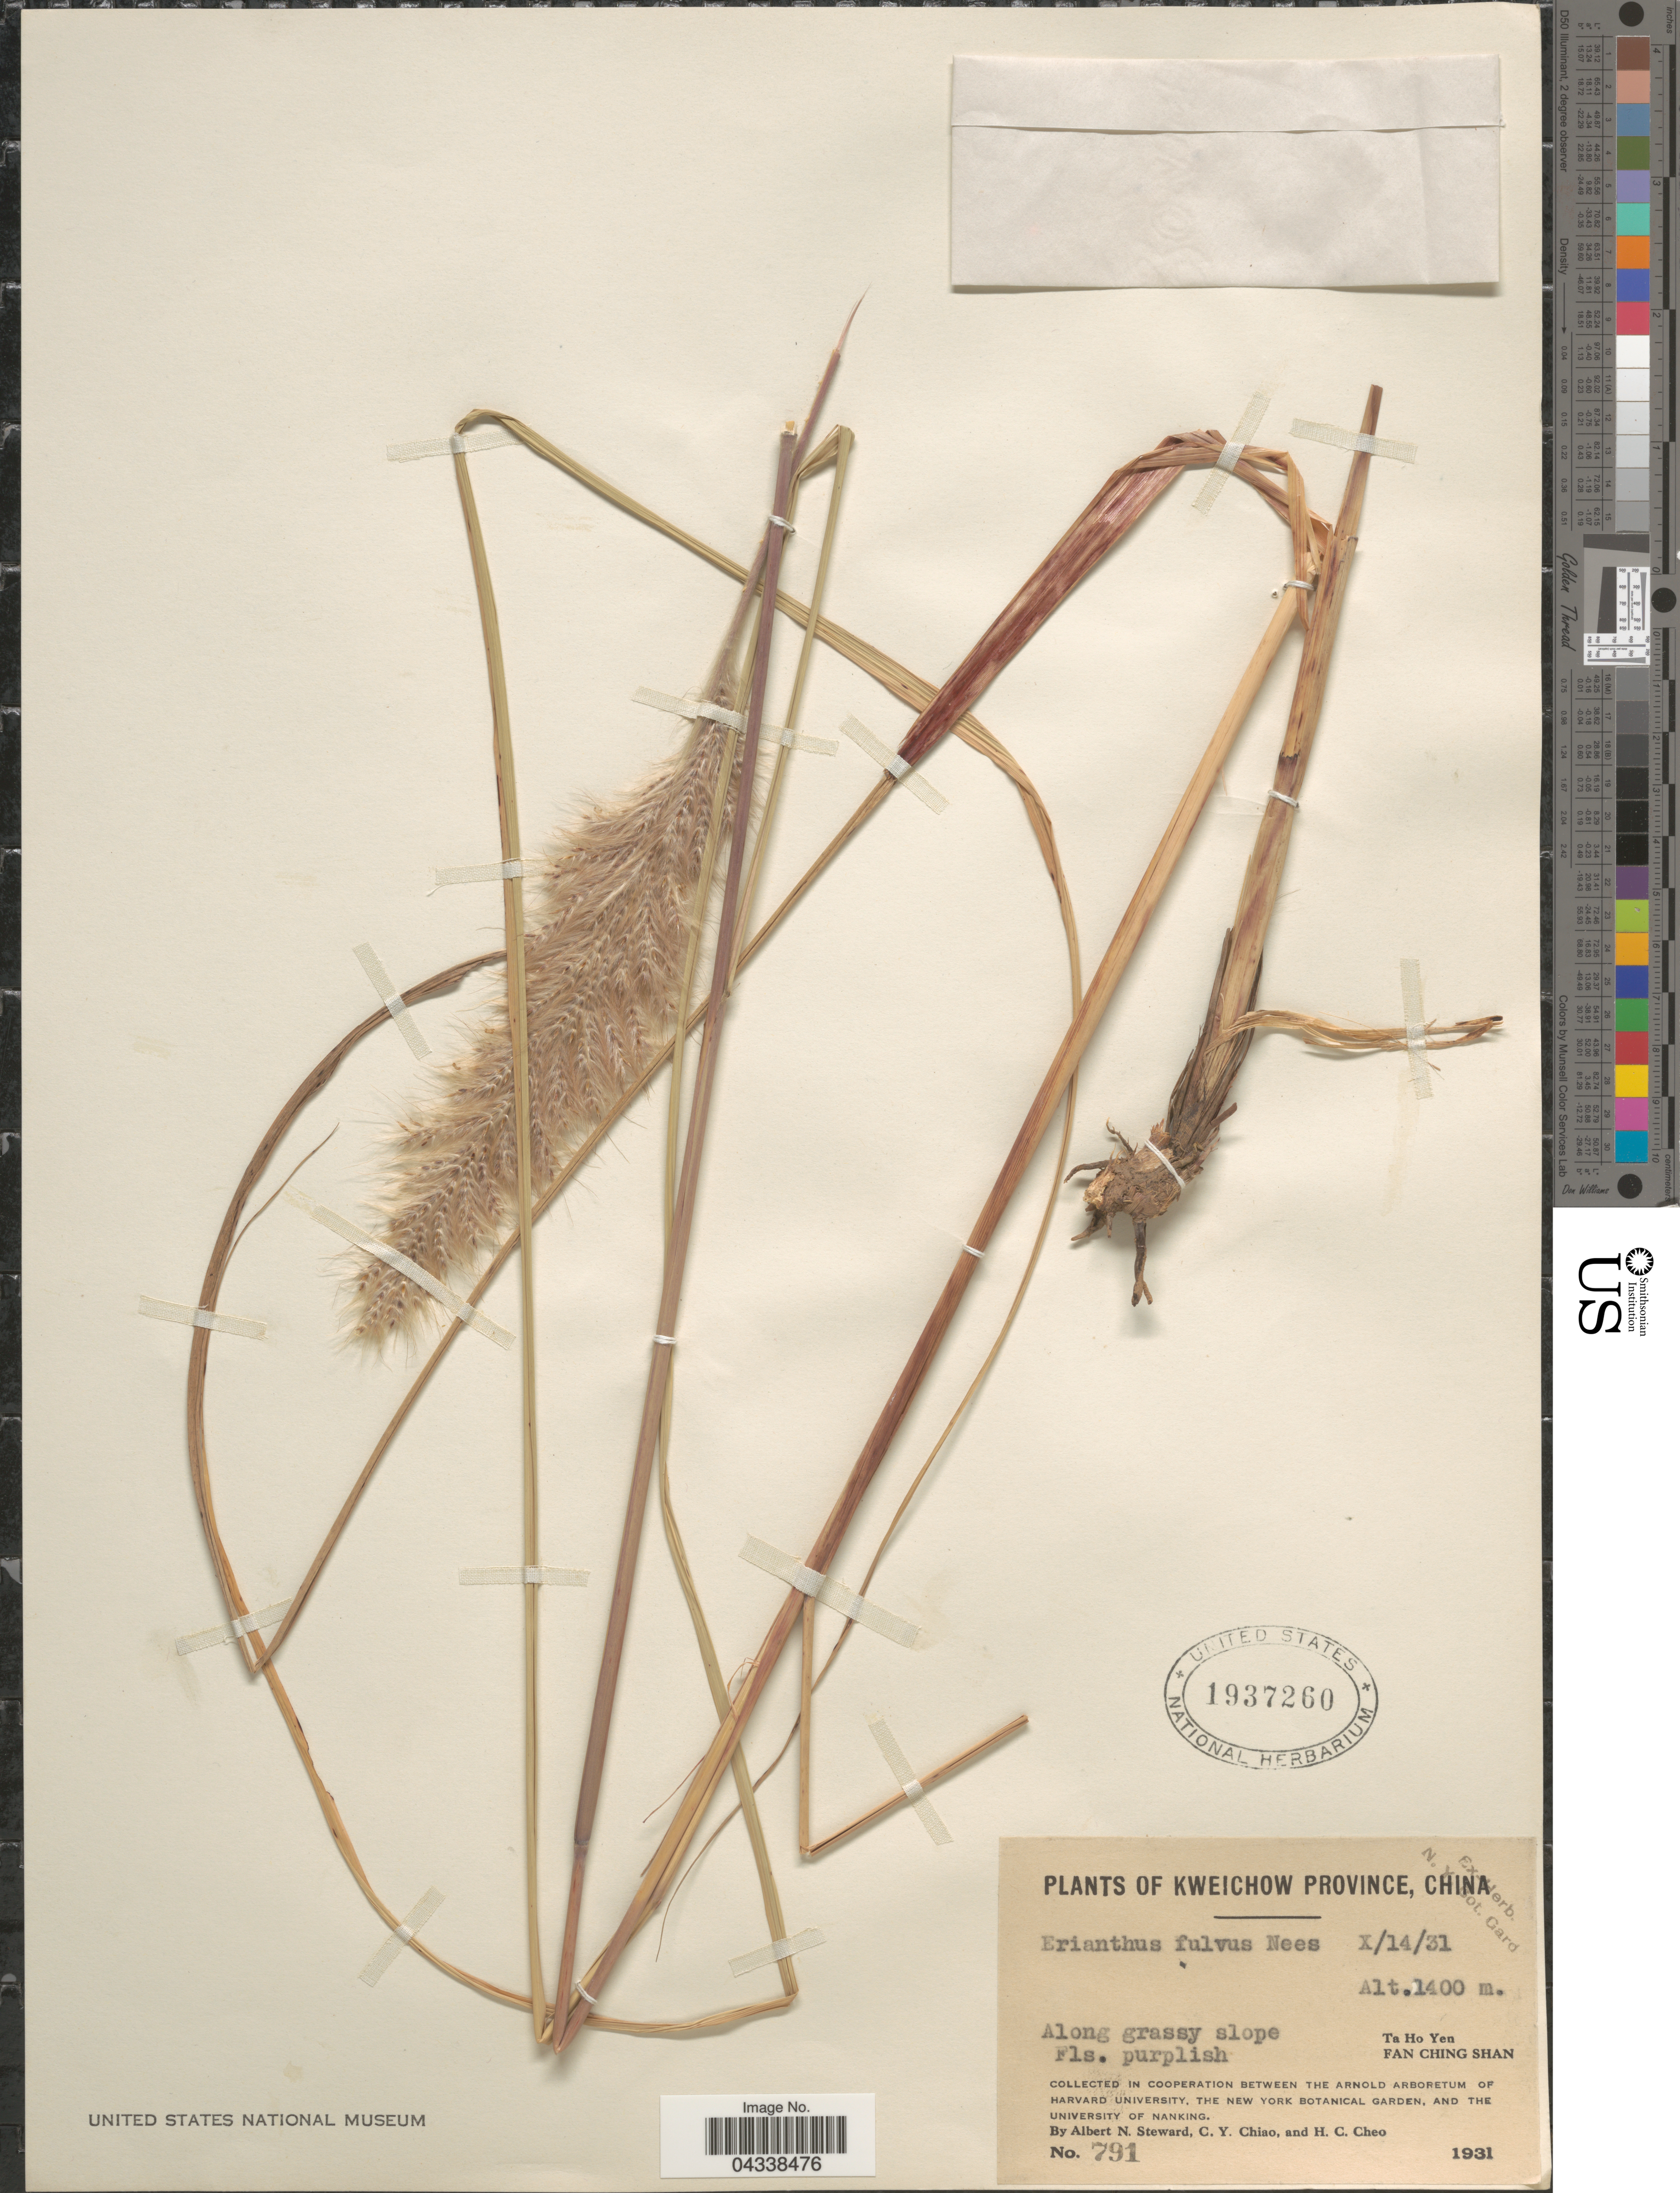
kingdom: Plantae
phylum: Tracheophyta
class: Liliopsida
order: Poales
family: Poaceae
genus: Saccharum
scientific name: Saccharum rufipilum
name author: Steud.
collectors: A. N. Steward, C. Y. Chiao & H. Cheo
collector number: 791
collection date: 1931-10-14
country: China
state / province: Guizhou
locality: Kweichow Province. Along grassy slope. Ta Ho Yen. Fan Ching Shan.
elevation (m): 1400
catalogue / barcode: US 1937260